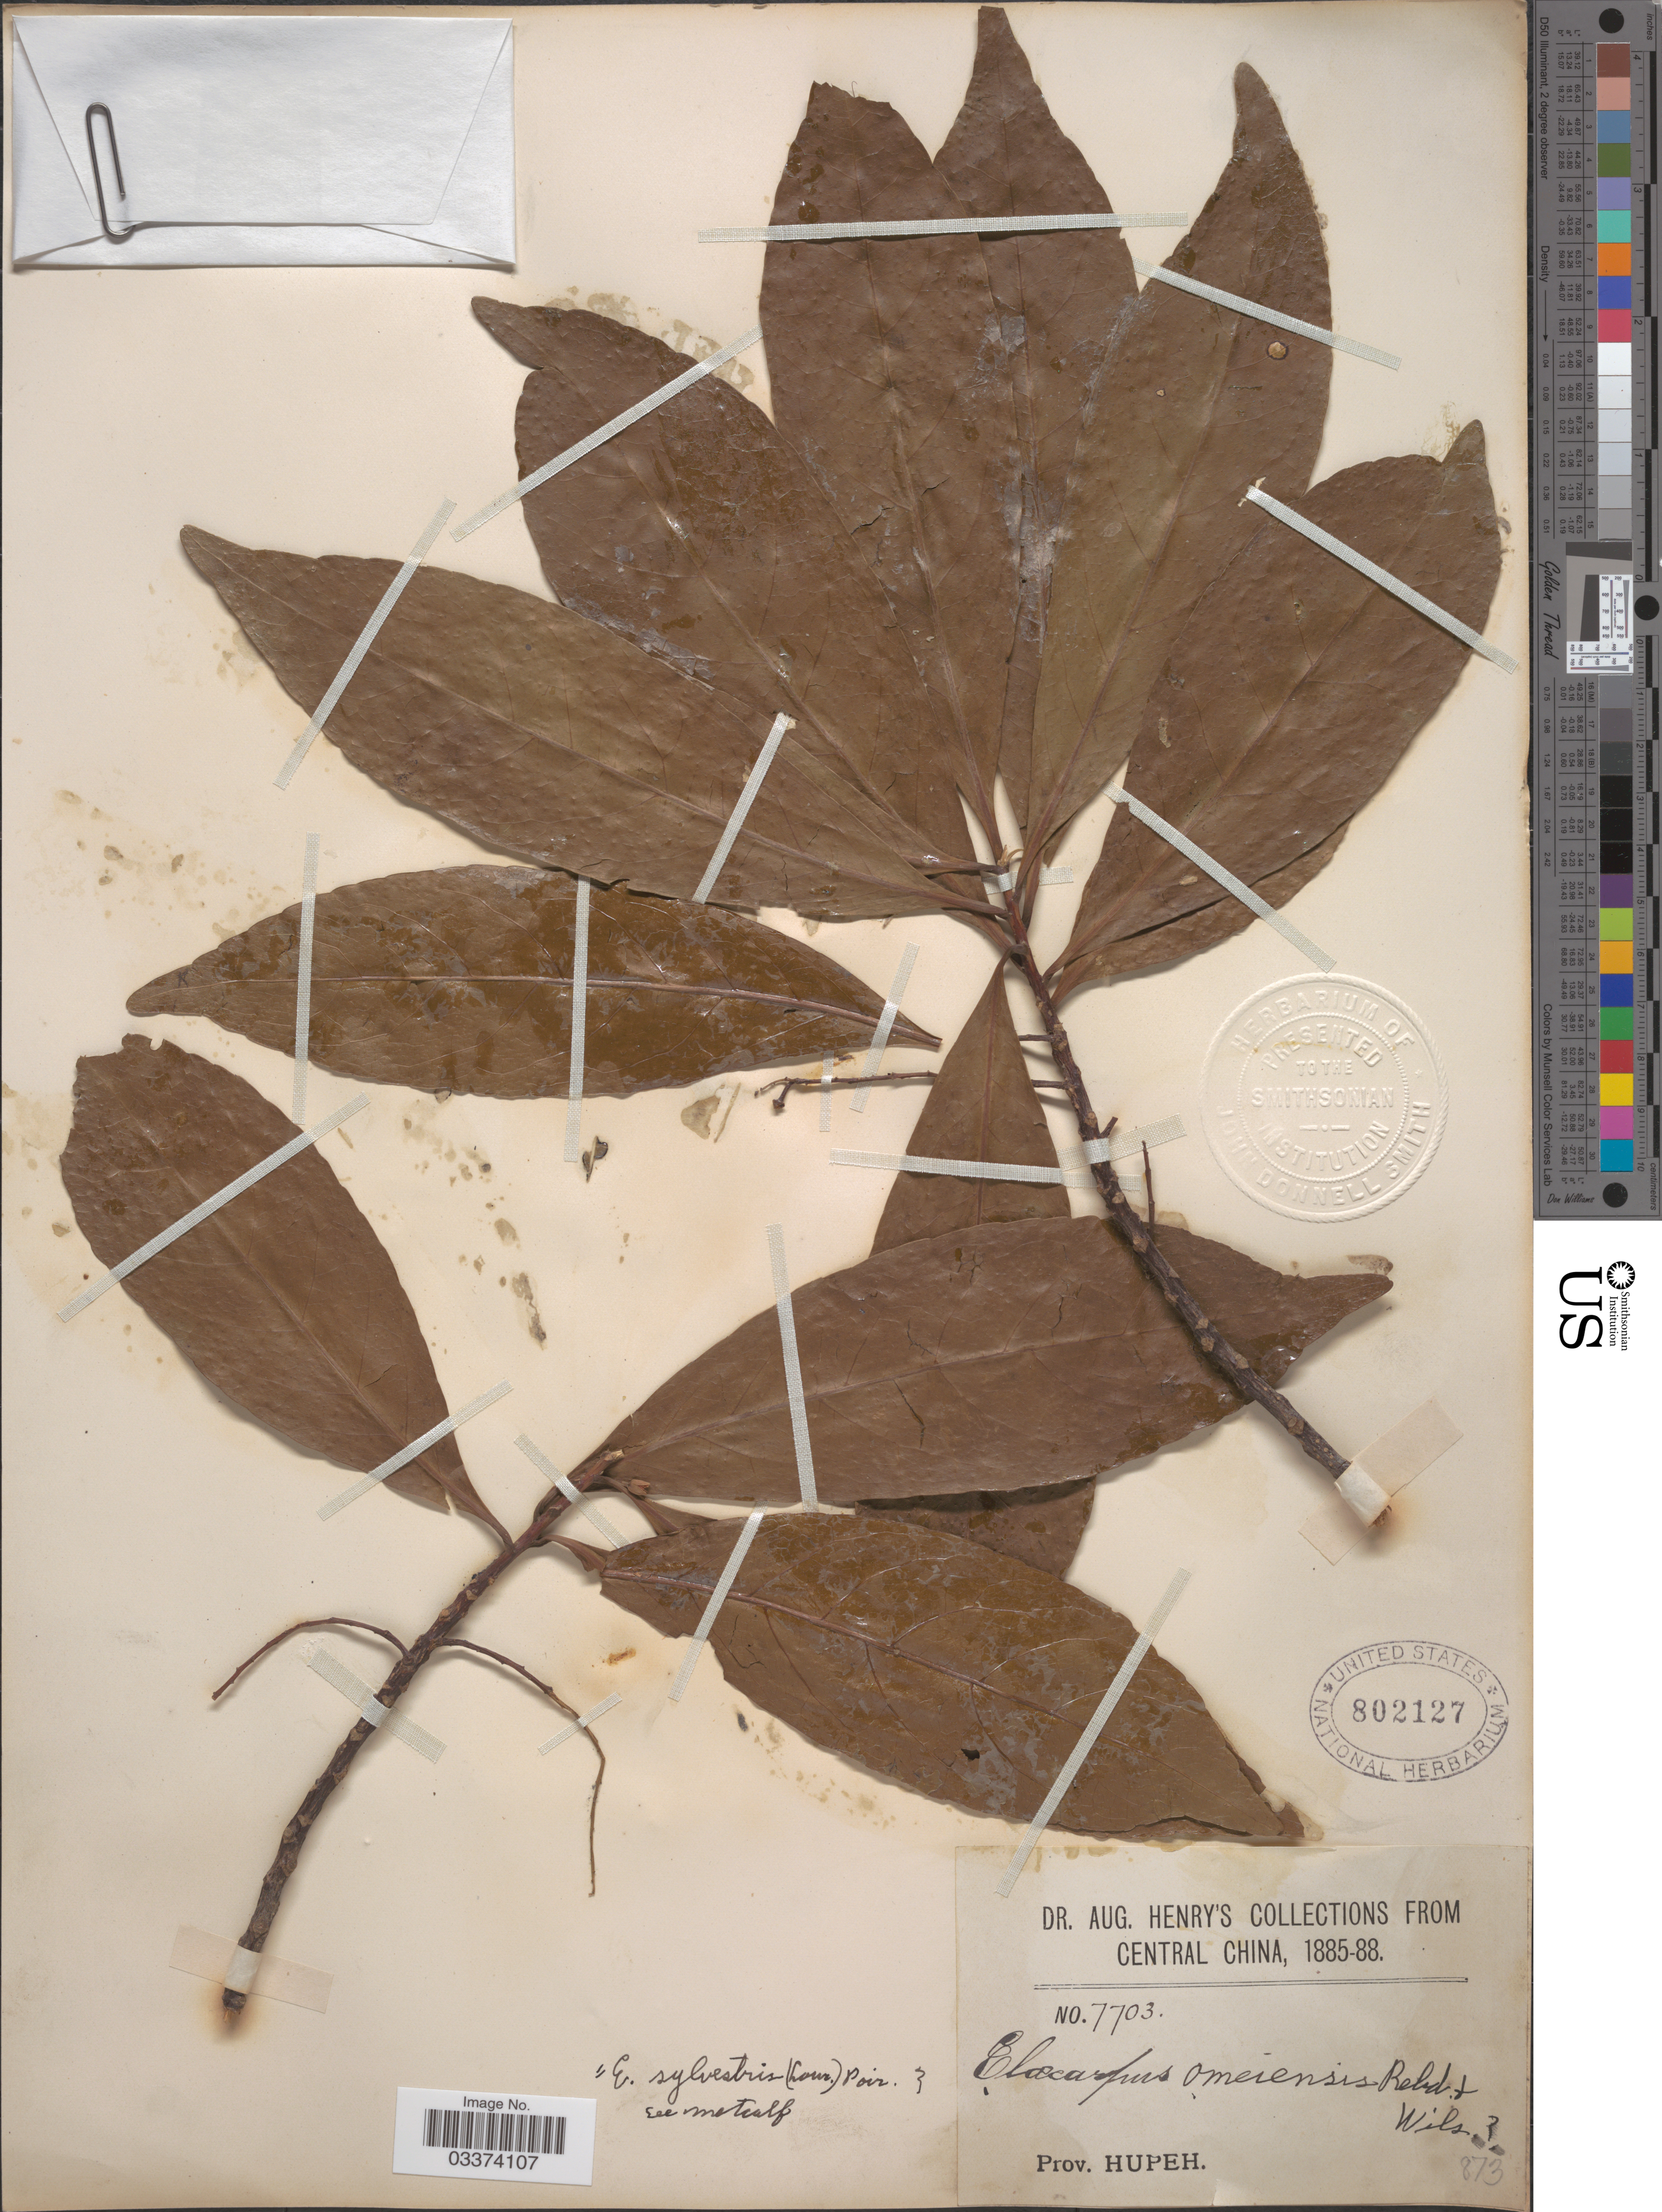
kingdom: Plantae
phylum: Tracheophyta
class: Magnoliopsida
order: Oxalidales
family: Elaeocarpaceae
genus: Elaeocarpus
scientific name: Elaeocarpus sylvestris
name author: (Lour.) Poir.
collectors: A. Henry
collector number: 7703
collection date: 1885/1888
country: China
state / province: Hubei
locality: Central China. Prov. Hupeh.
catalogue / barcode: US 802127